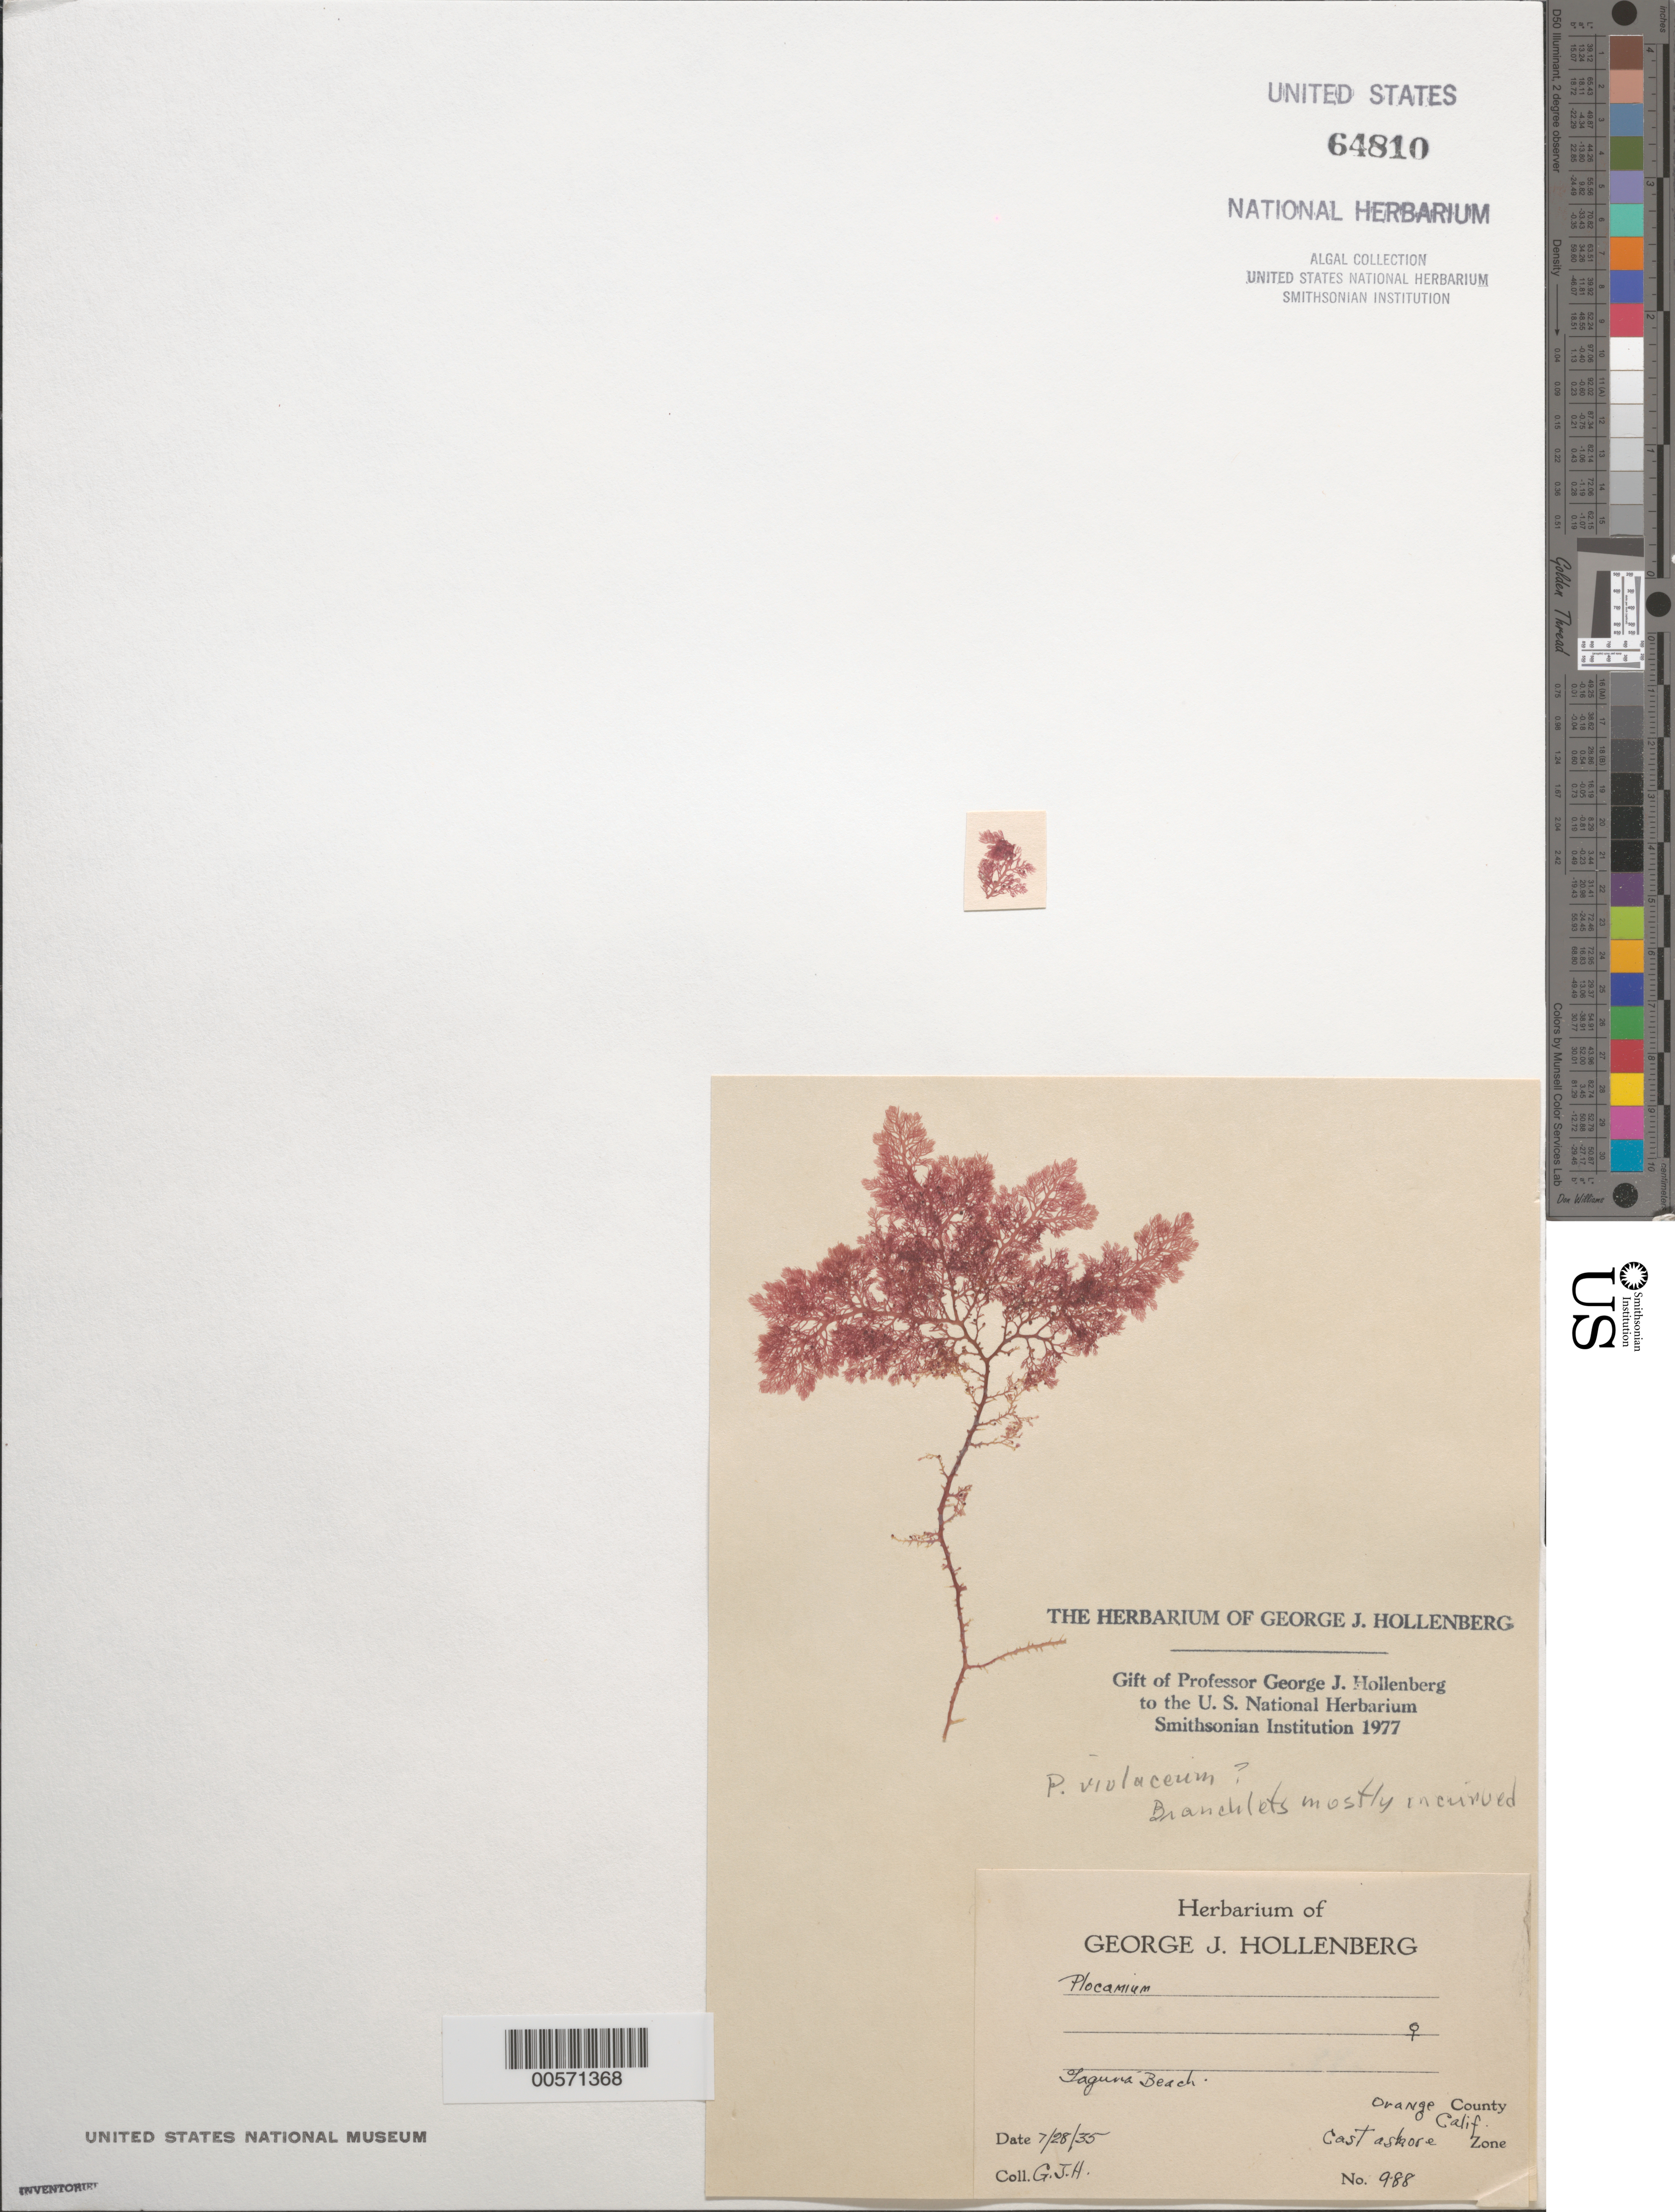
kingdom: Plantae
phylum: Rhodophyta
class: Florideophyceae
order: Plocamiales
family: Plocamiaceae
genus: Plocamium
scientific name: Plocamium violaceum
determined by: Hollenberg, George J.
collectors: G. Hollenberg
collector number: GJH 988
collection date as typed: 28 Jul 1935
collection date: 1935-07-28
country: United States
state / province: California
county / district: Orange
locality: Laguna Beach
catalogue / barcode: US 64810